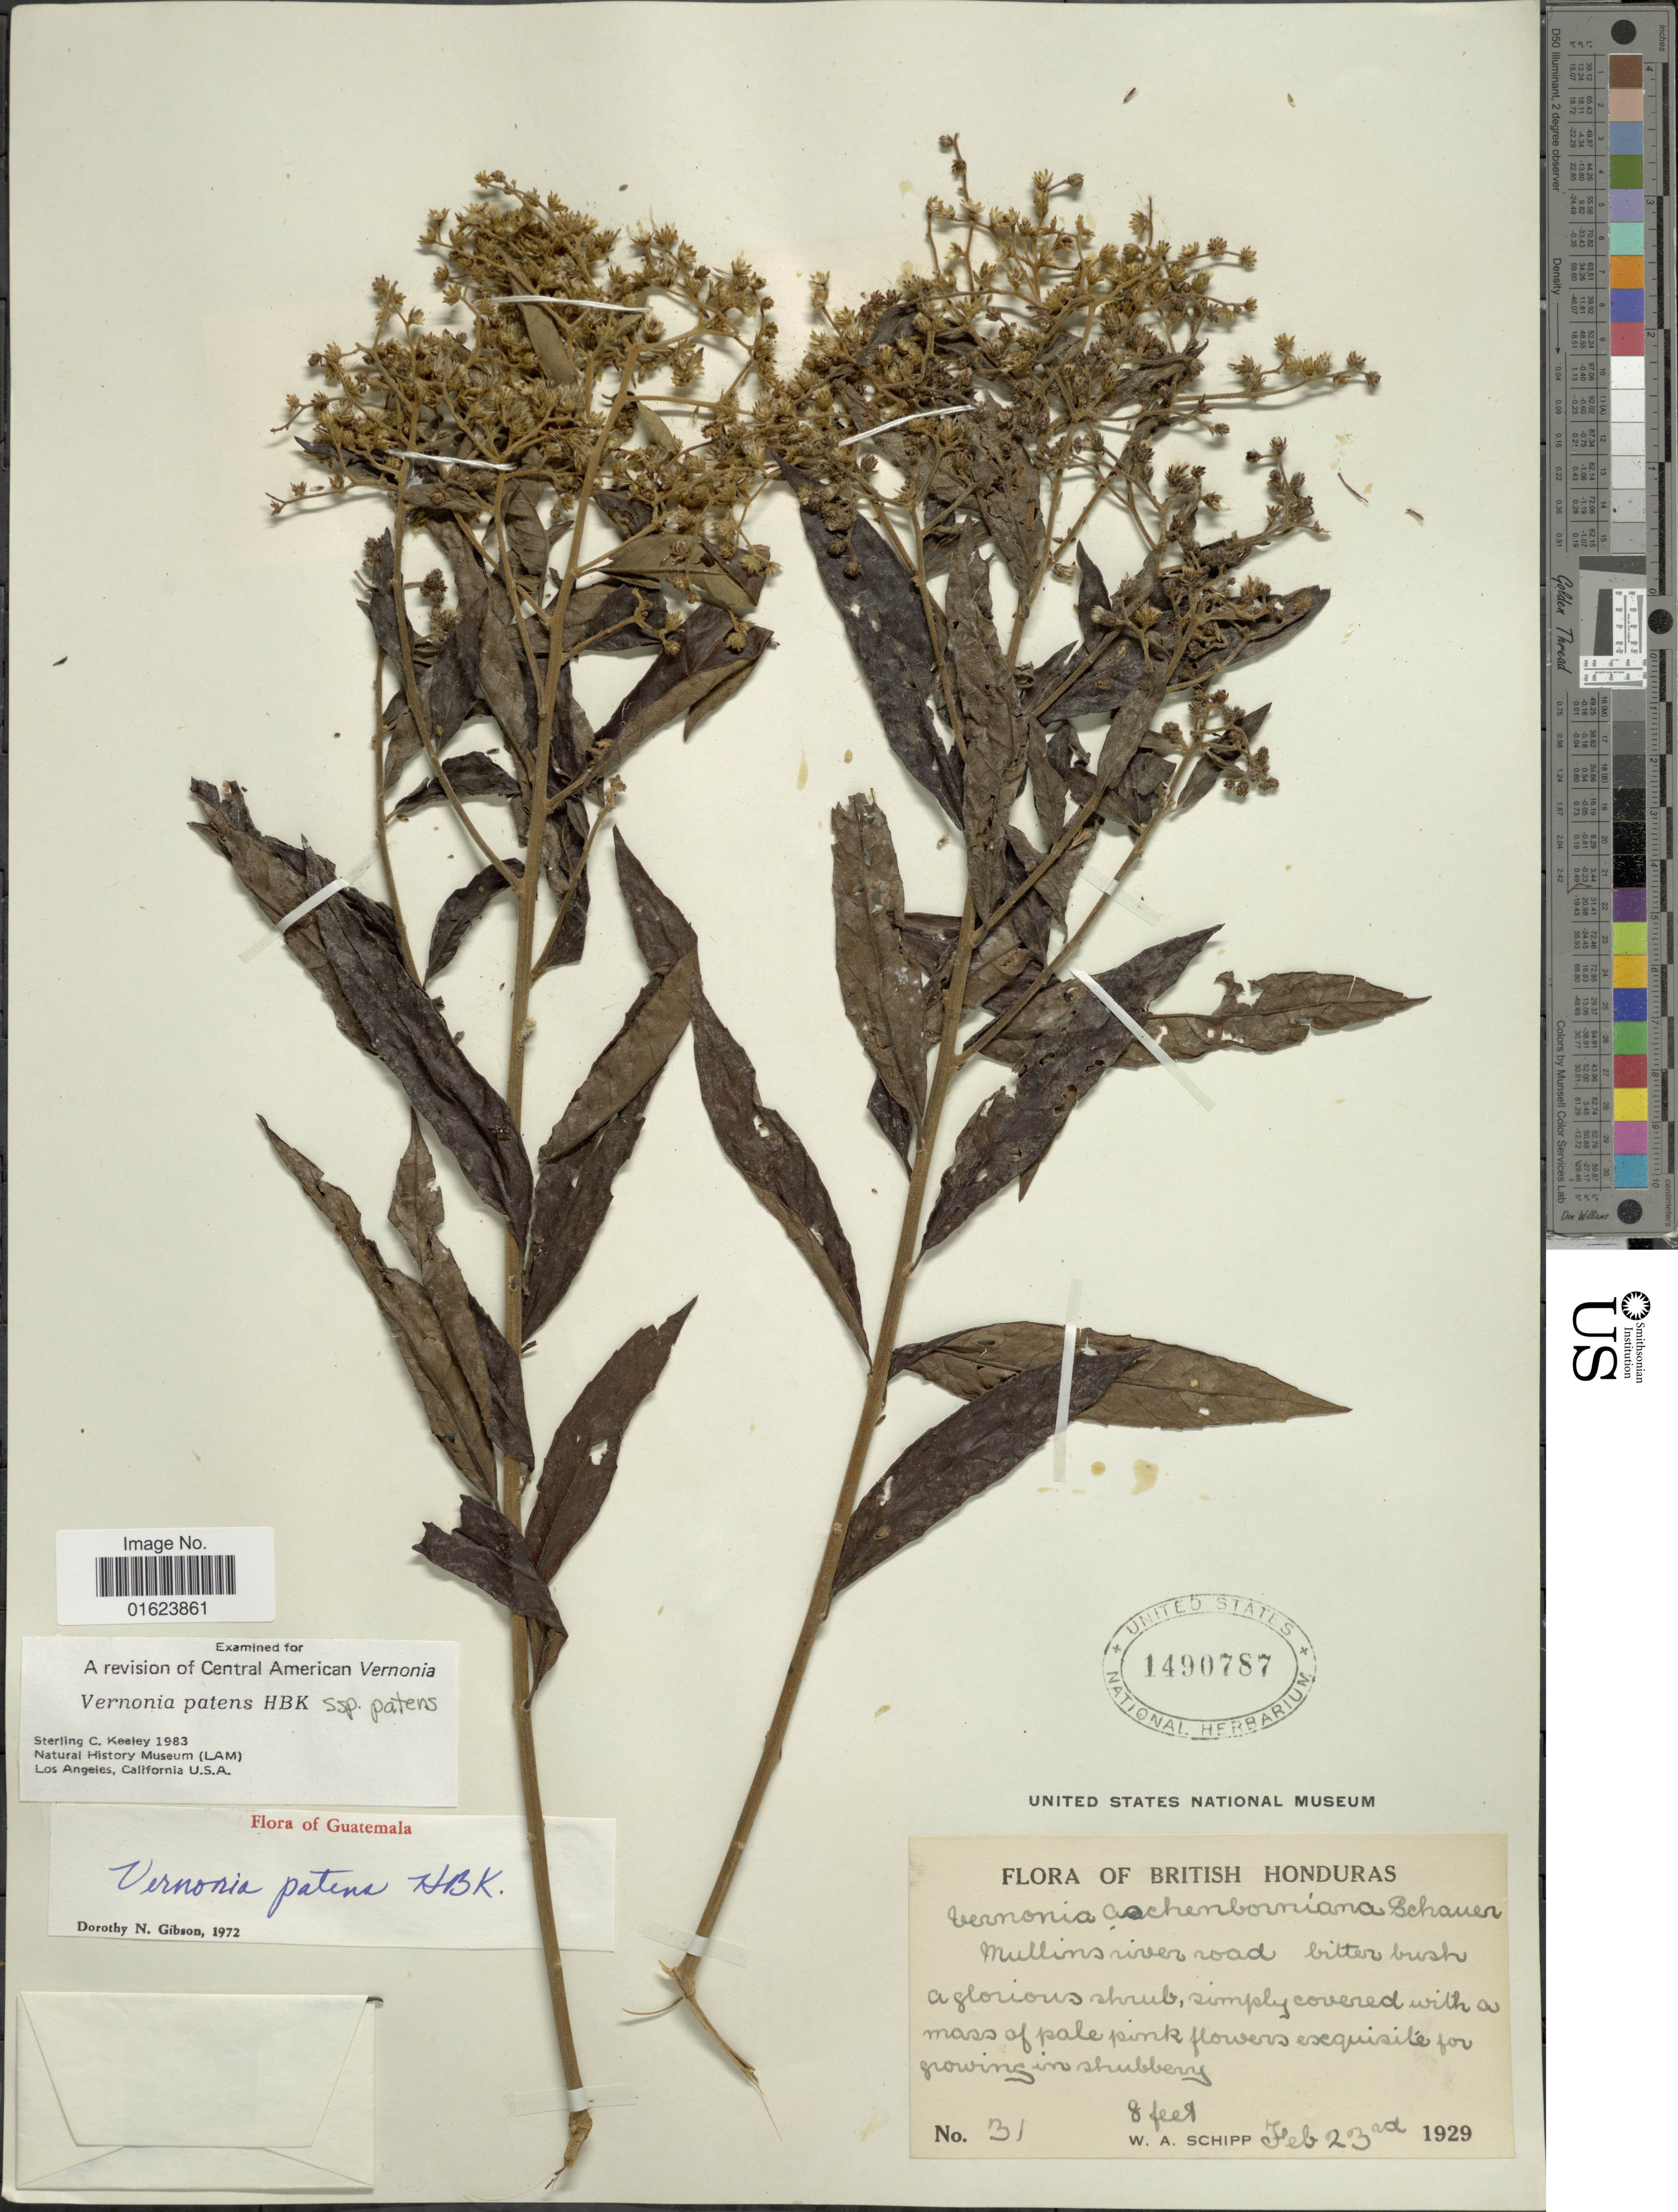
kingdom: Plantae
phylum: Tracheophyta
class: Magnoliopsida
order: Asterales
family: Asteraceae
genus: Vernonanthura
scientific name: Vernonanthura patens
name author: (Kunth) H. Rob.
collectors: W. Schipp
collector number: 31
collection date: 1929-02-23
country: Belize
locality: British Honduras, Mullinsriver road.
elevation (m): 2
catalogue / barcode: US 1490787